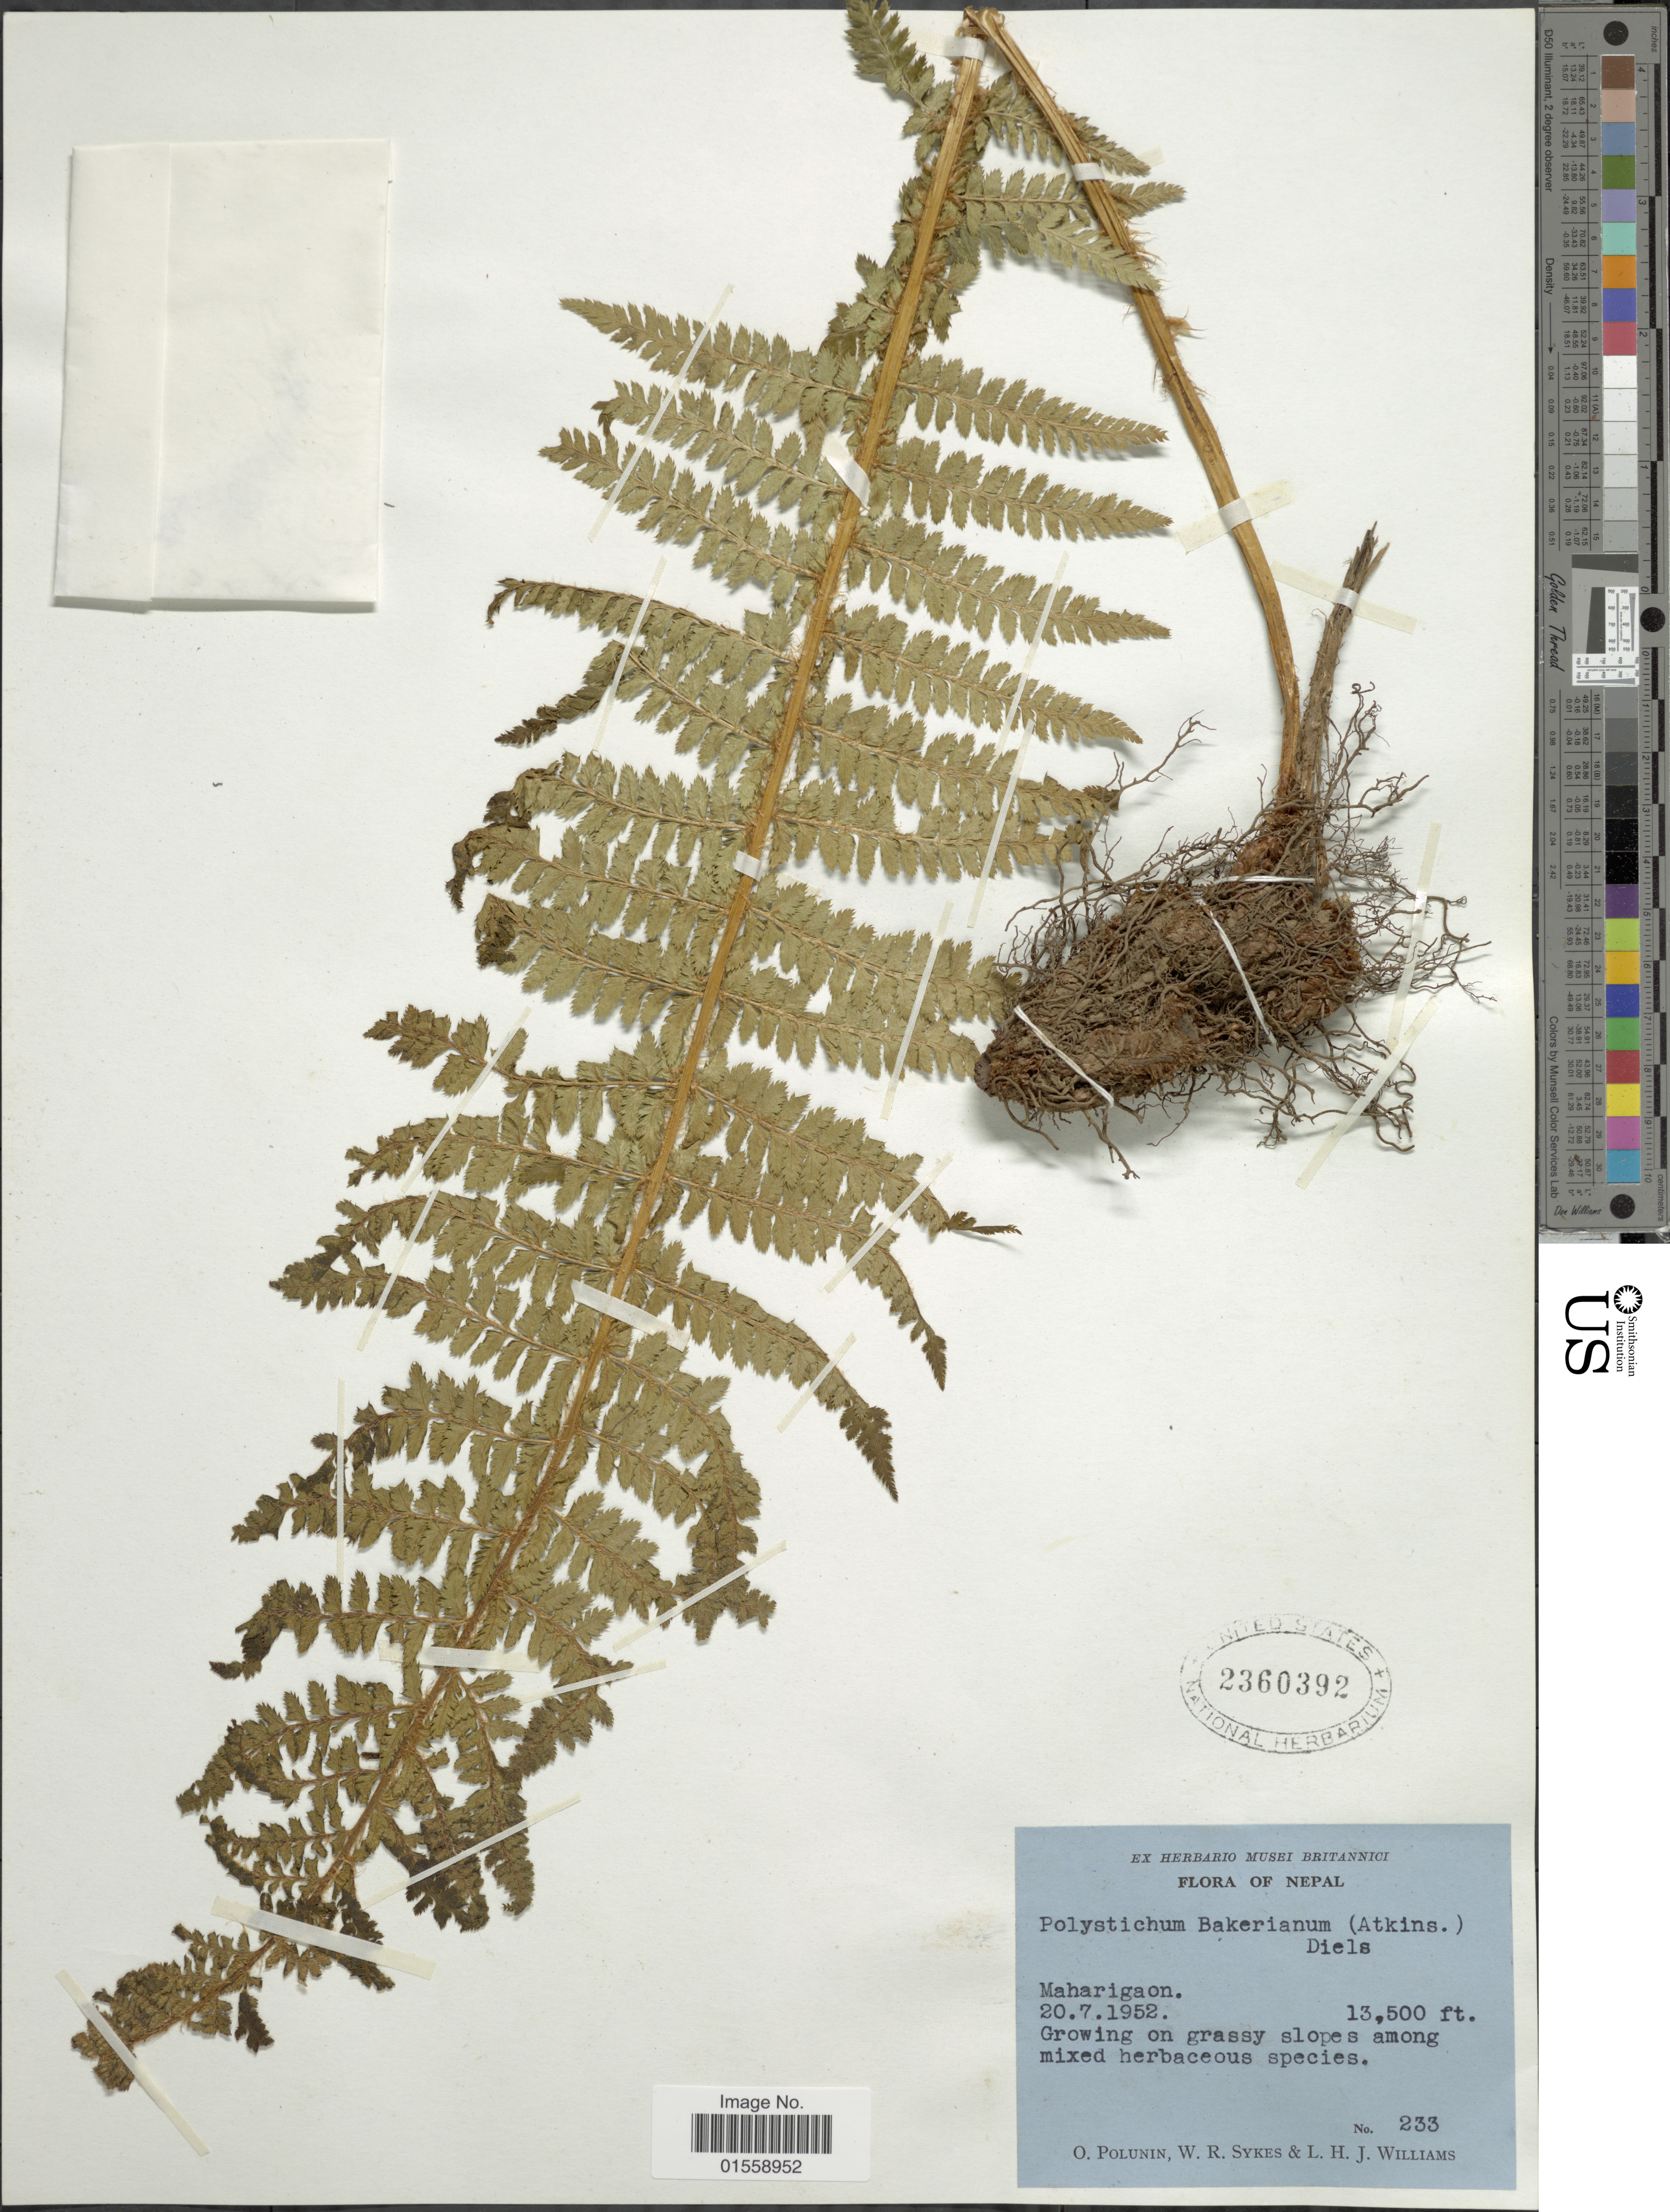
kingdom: Plantae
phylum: Tracheophyta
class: Polypodiopsida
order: Polypodiales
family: Dryopteridaceae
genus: Polystichum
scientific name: Polystichum bakerianum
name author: (Atk. ex C.B. Clarke) Diels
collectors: O. V. Polunin, W. R. Sykes & L. H. J. Williams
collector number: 233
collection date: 1952-07-20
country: Nepal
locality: Maharigon, on grassy slopes.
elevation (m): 411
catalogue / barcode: US 2360392